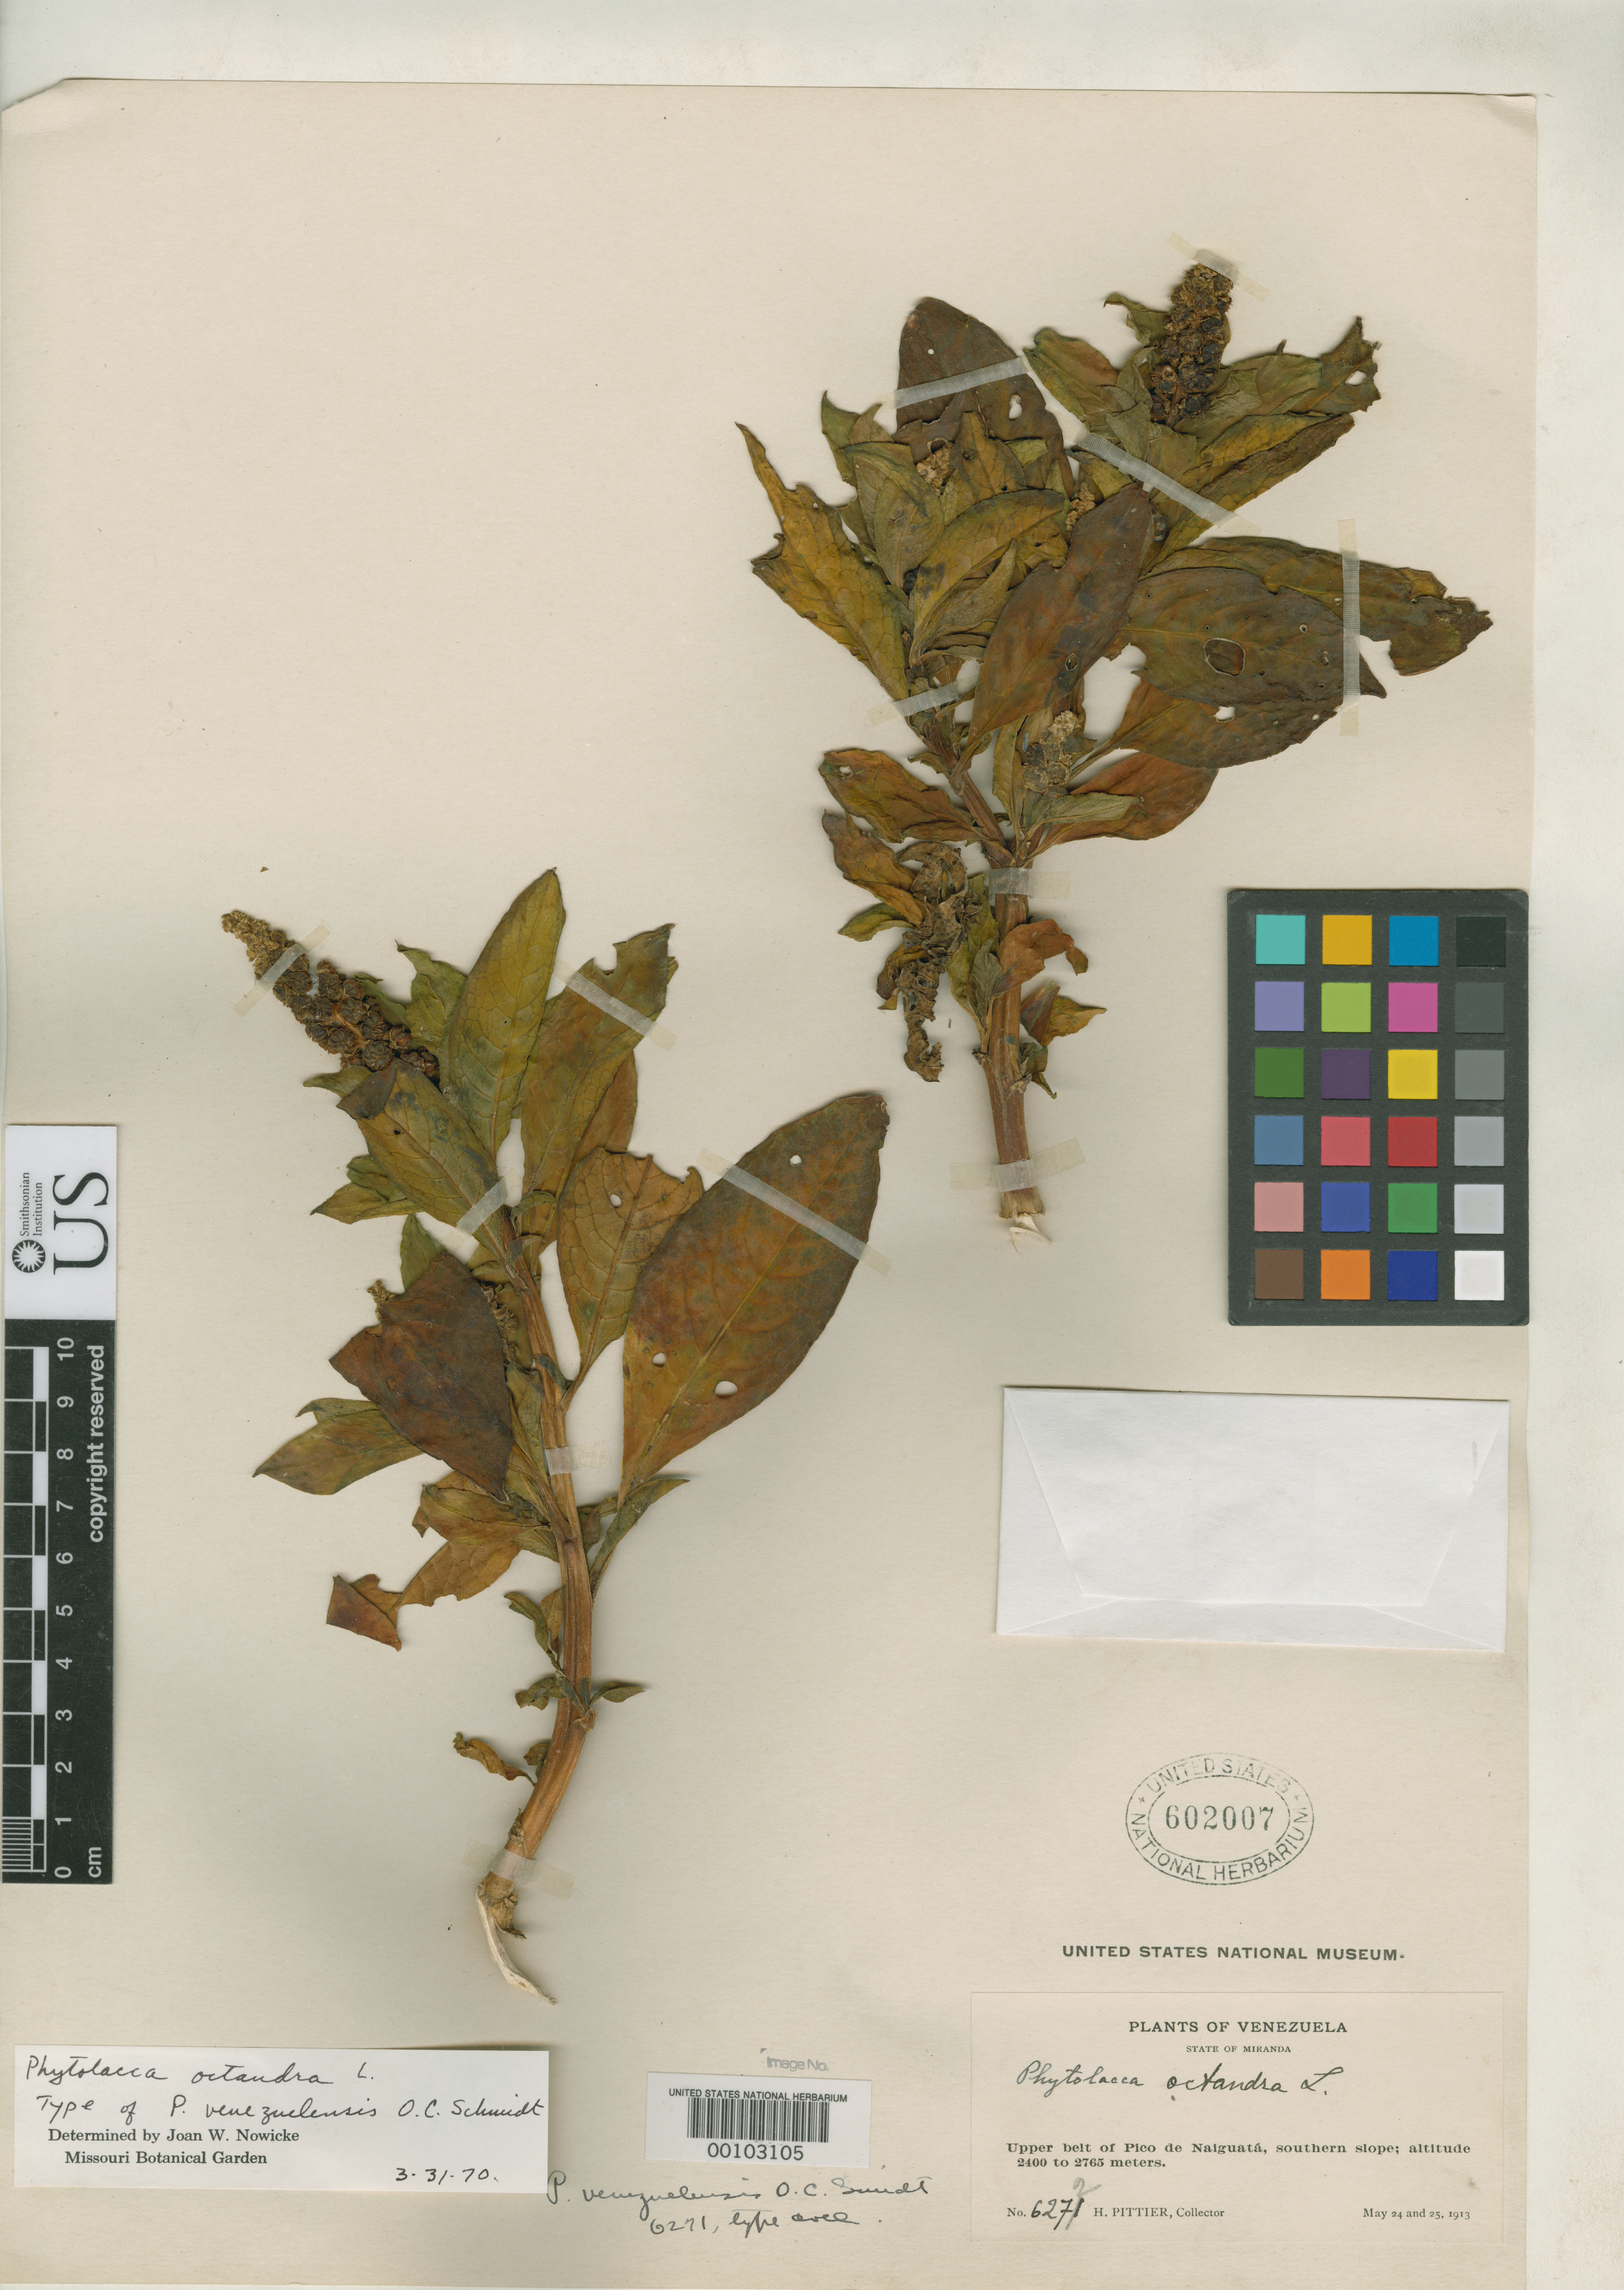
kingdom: Plantae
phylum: Tracheophyta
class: Magnoliopsida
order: Caryophyllales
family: Phytolaccaceae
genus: Phytolacca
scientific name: Phytolacca venezuelensis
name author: O.C. Schmidt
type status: Isotype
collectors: H. F. Pittier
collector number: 6271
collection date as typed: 24 May 1913 and 25 May 1913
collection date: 1913-05-24,1913-05-25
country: Venezuela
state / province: Miranda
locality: Pico de Naiguata.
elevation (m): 2400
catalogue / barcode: US 602007